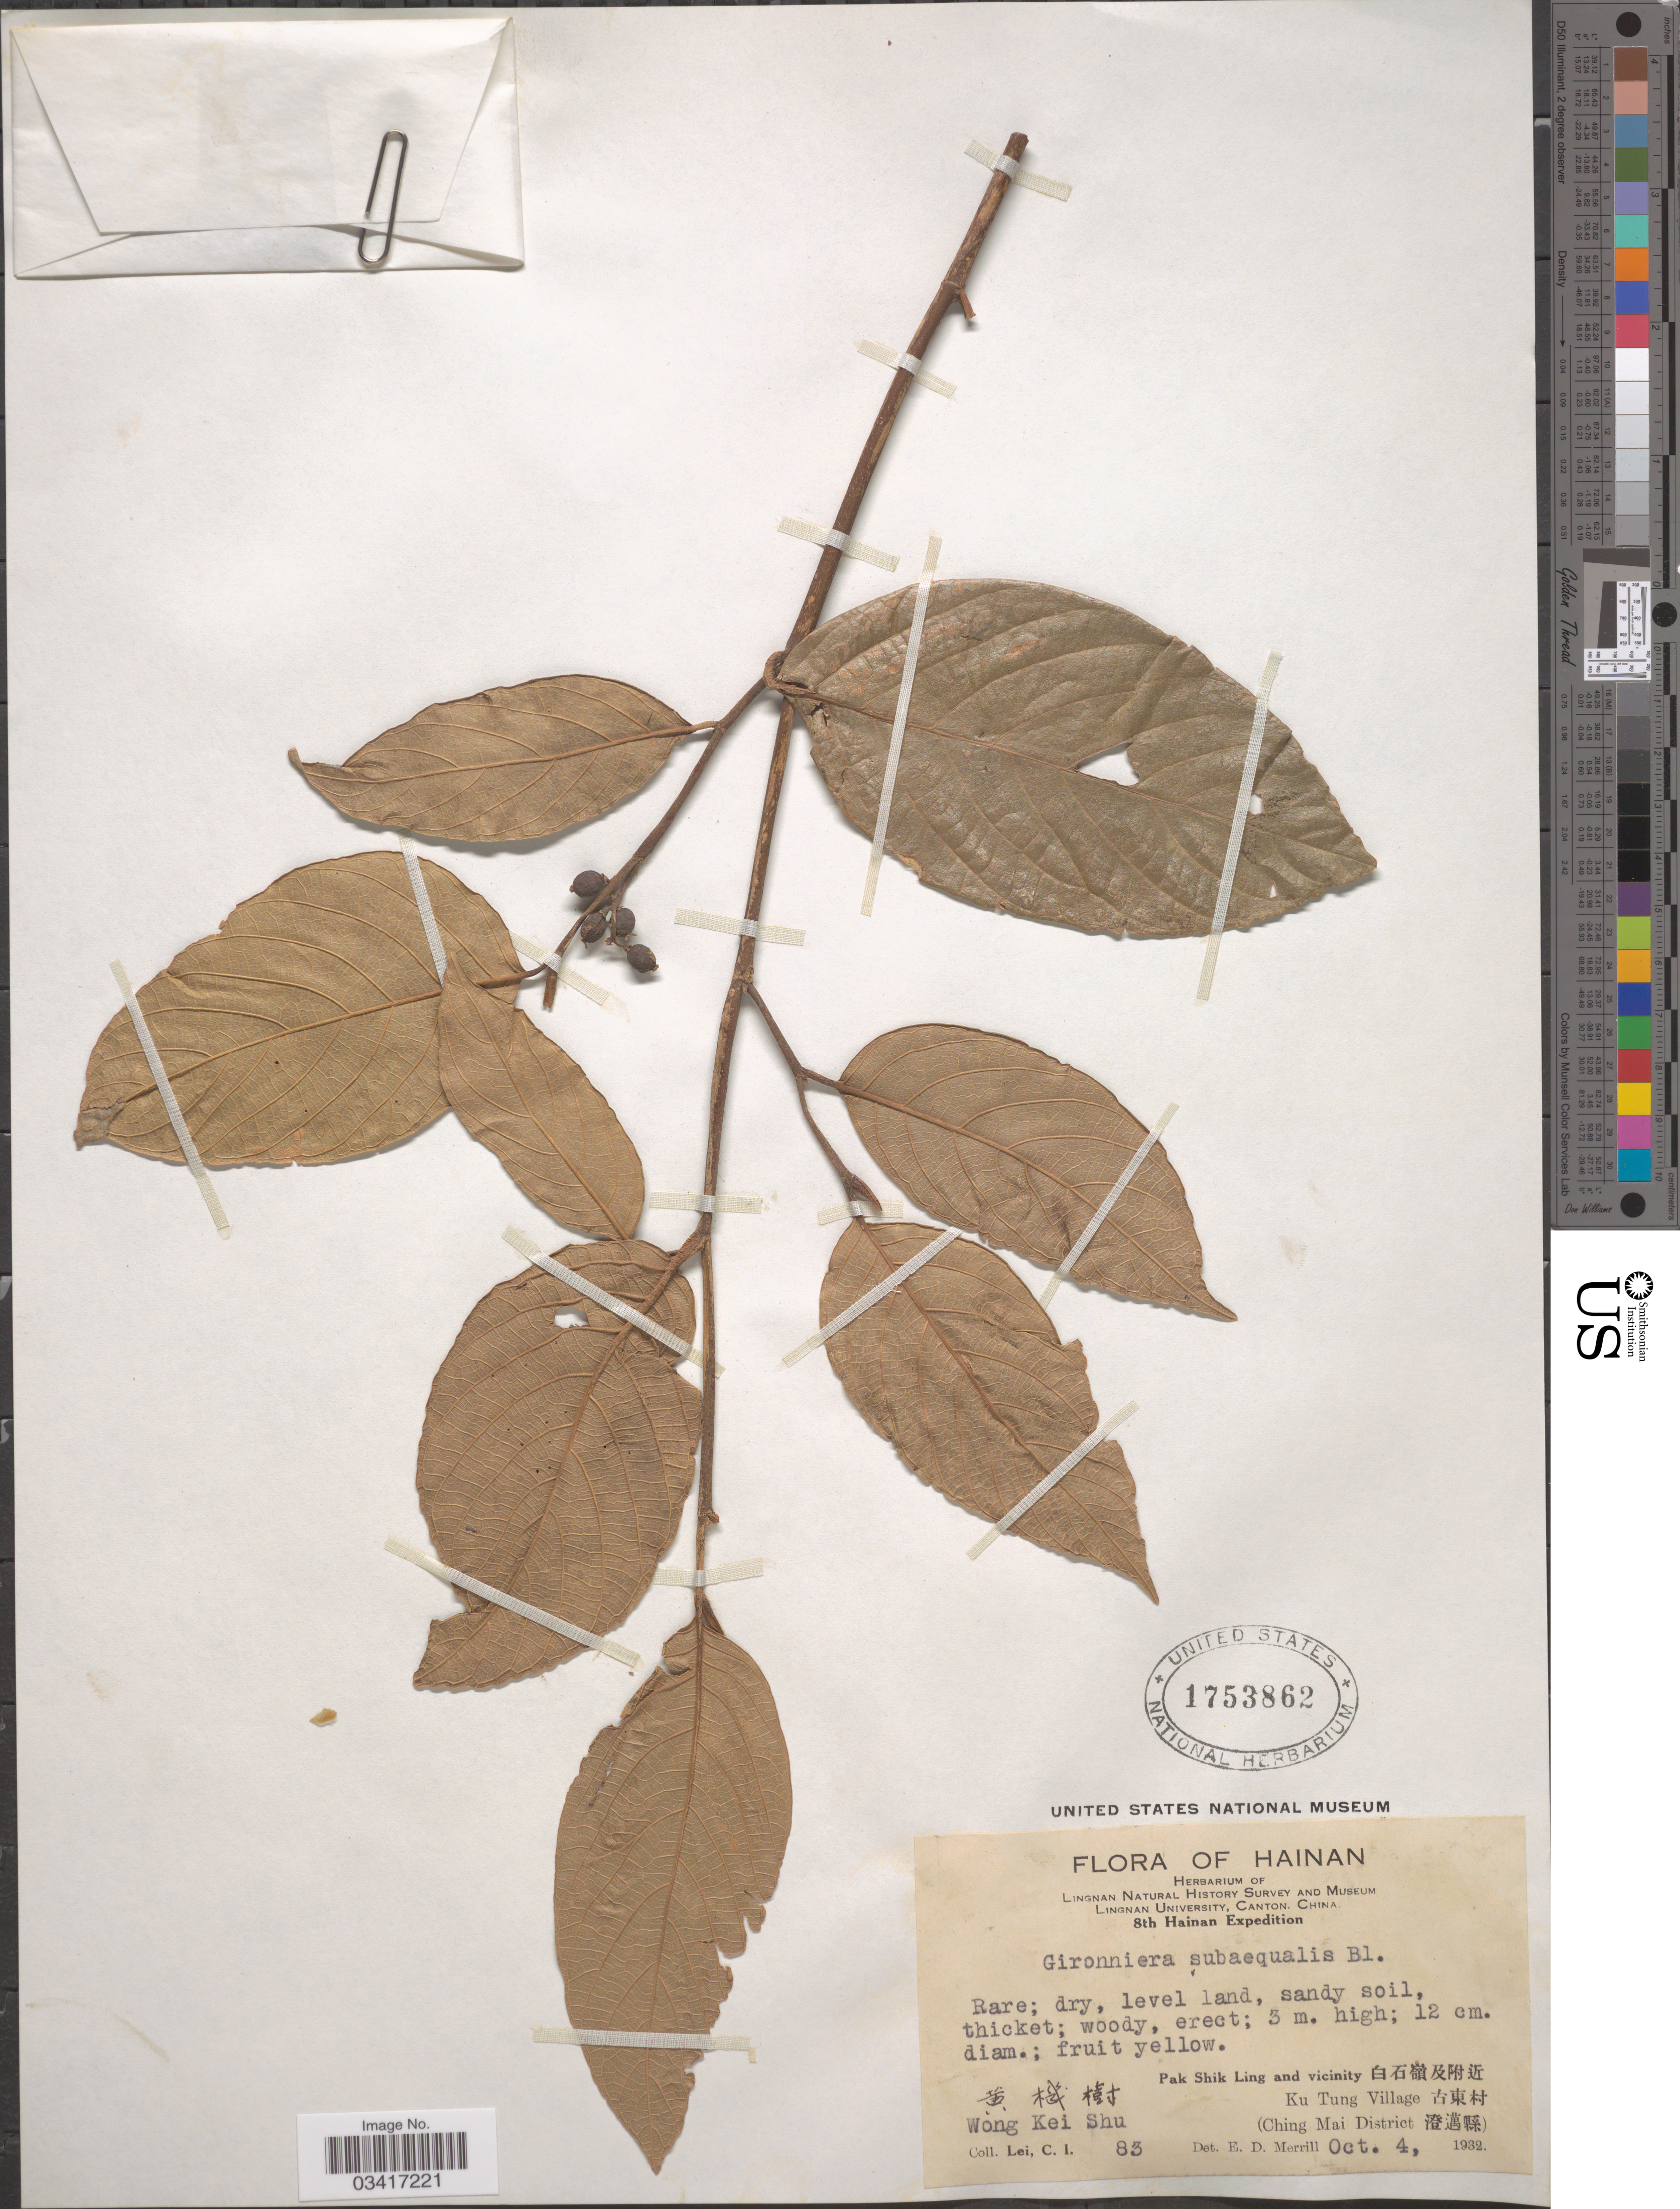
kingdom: Plantae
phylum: Tracheophyta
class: Magnoliopsida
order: Rosales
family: Cannabaceae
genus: Gironniera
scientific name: Gironniera subaequalis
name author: Planch.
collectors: C. I. Lei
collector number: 83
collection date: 1932-10-04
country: China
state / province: Hainan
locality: X Wong Kei Shu. Pak Shik Ling and vicinity X. Ku Tung Village X. (Chieng Mai District X).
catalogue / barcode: US 1753862